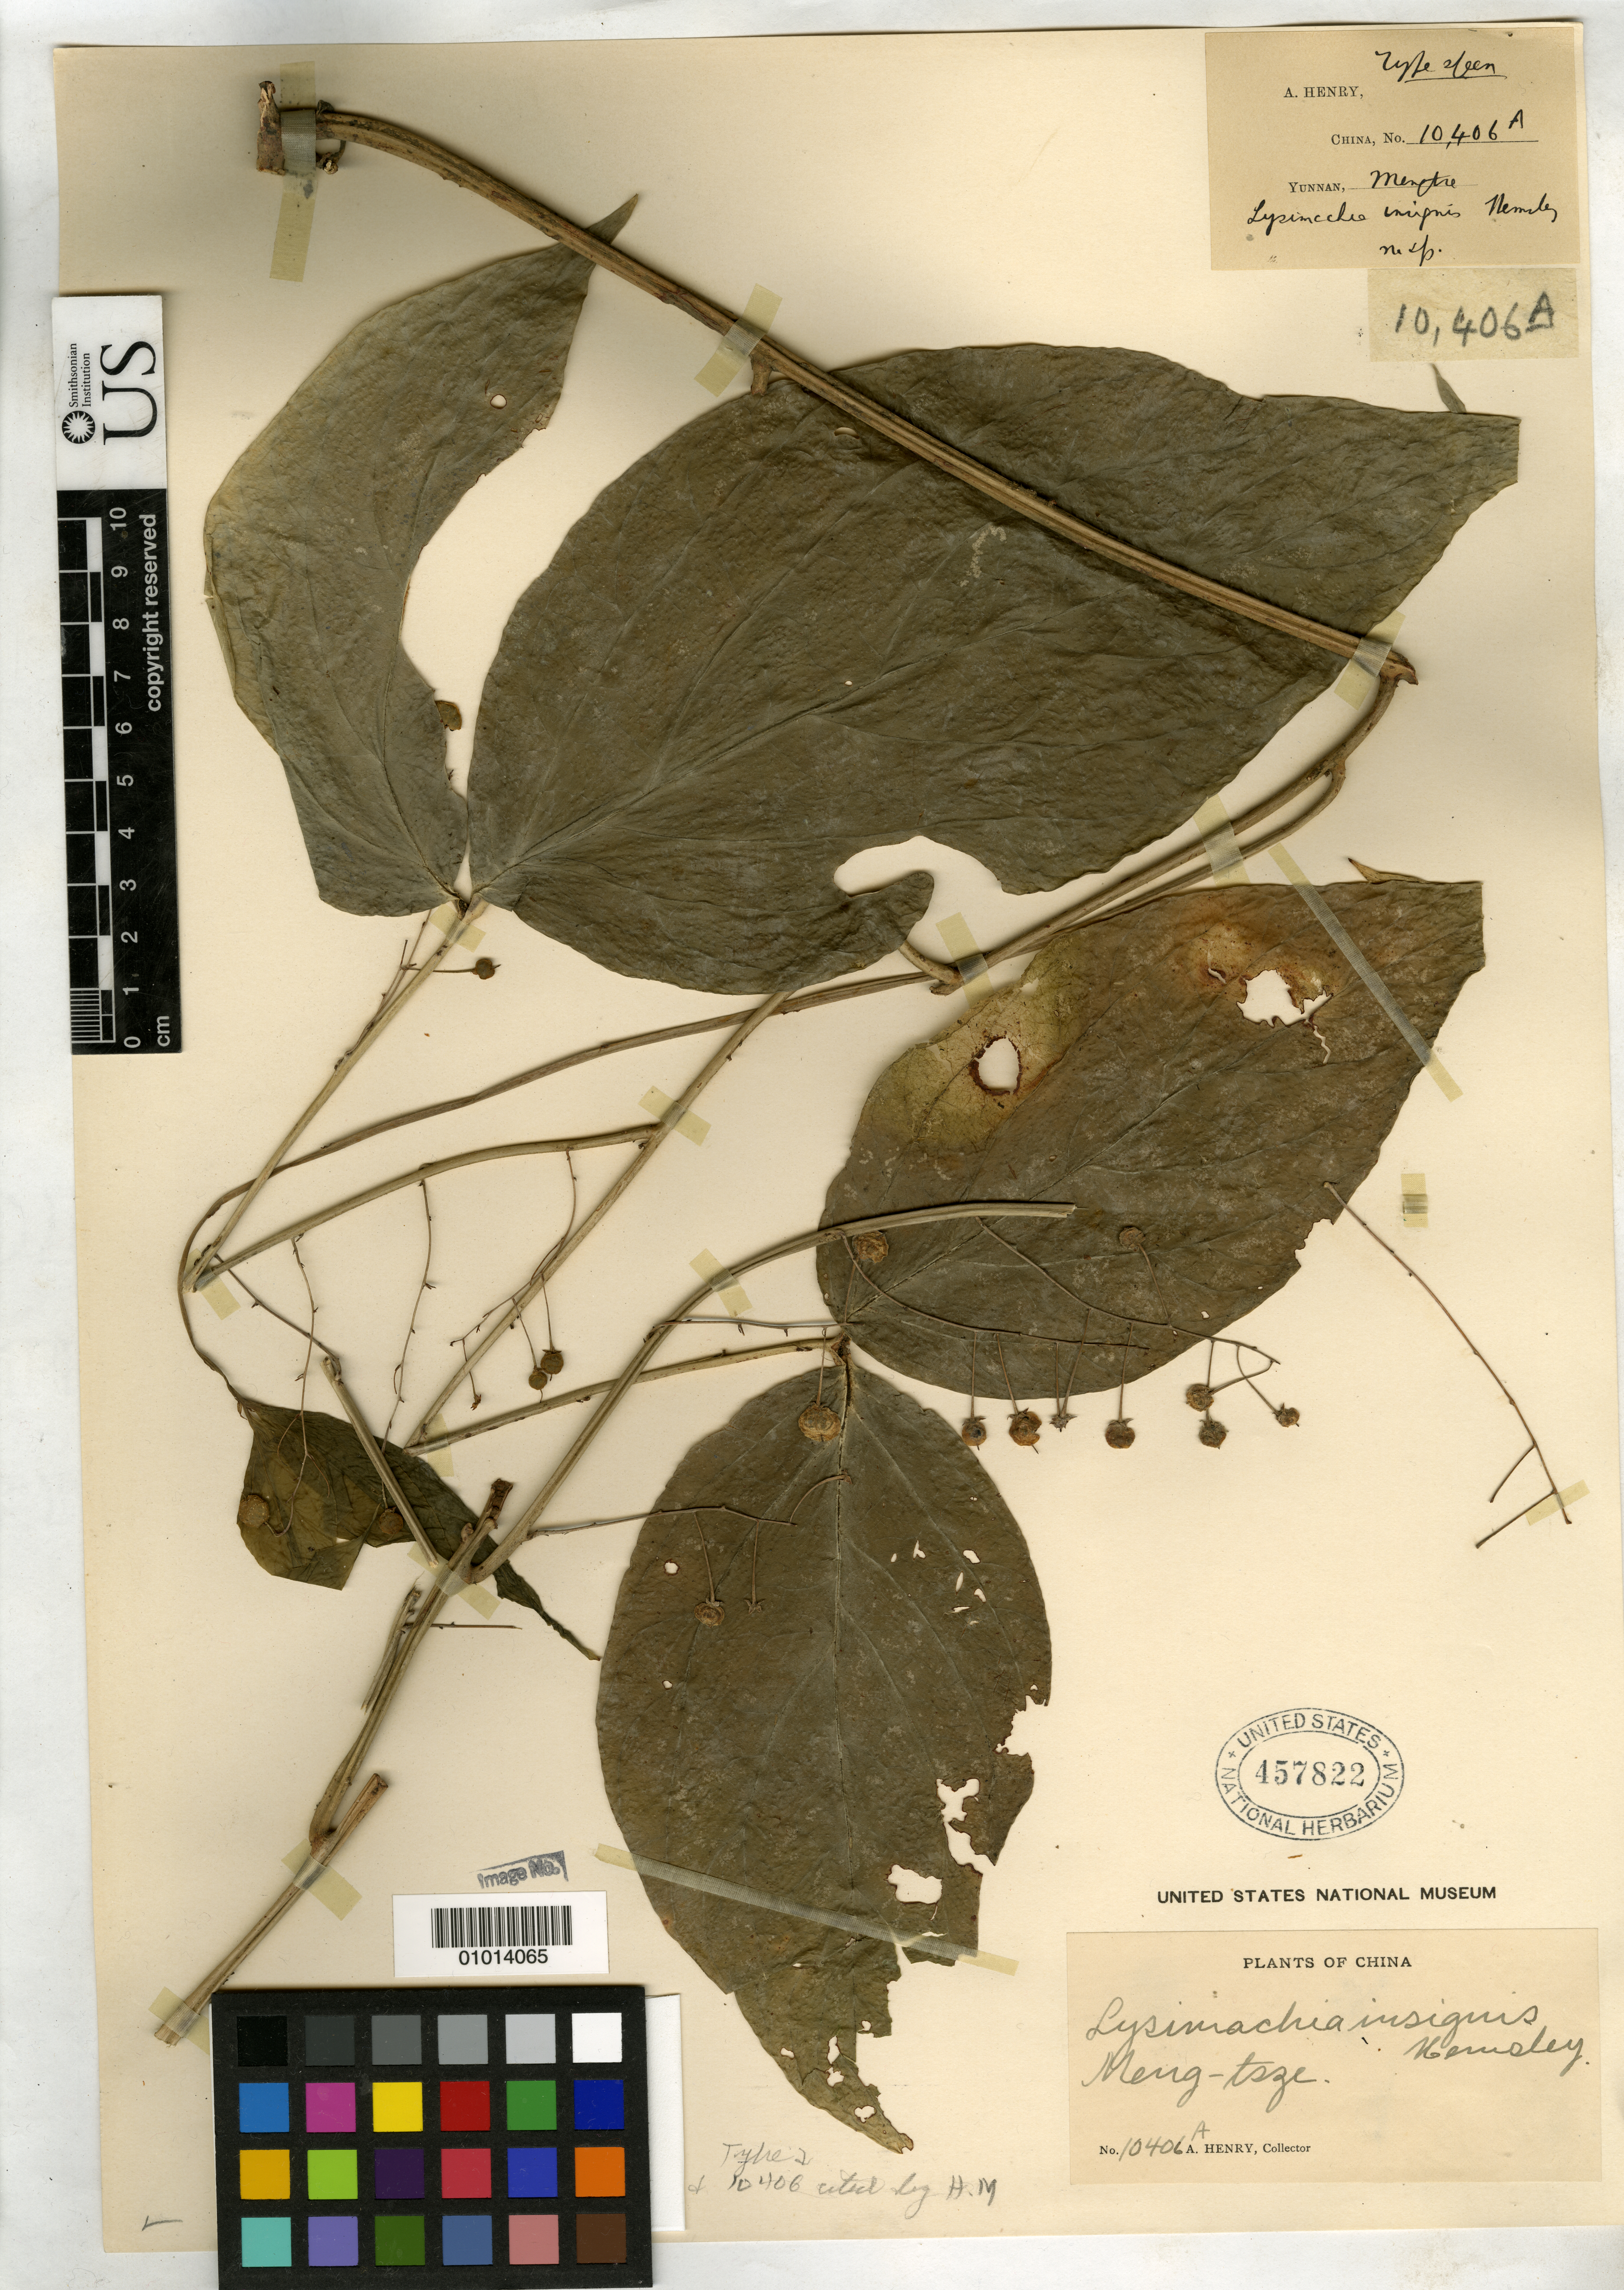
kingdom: Plantae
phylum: Tracheophyta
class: Magnoliopsida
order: Ericales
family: Primulaceae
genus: Lysimachia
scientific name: Lysimachia insignis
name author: Hemsl.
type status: Possible Type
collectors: A. Henry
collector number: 10406 A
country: China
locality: Mengtze.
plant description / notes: Annotated as "Type spcn." but protologue cites Henry 10406 (not "A").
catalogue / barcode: US 457822